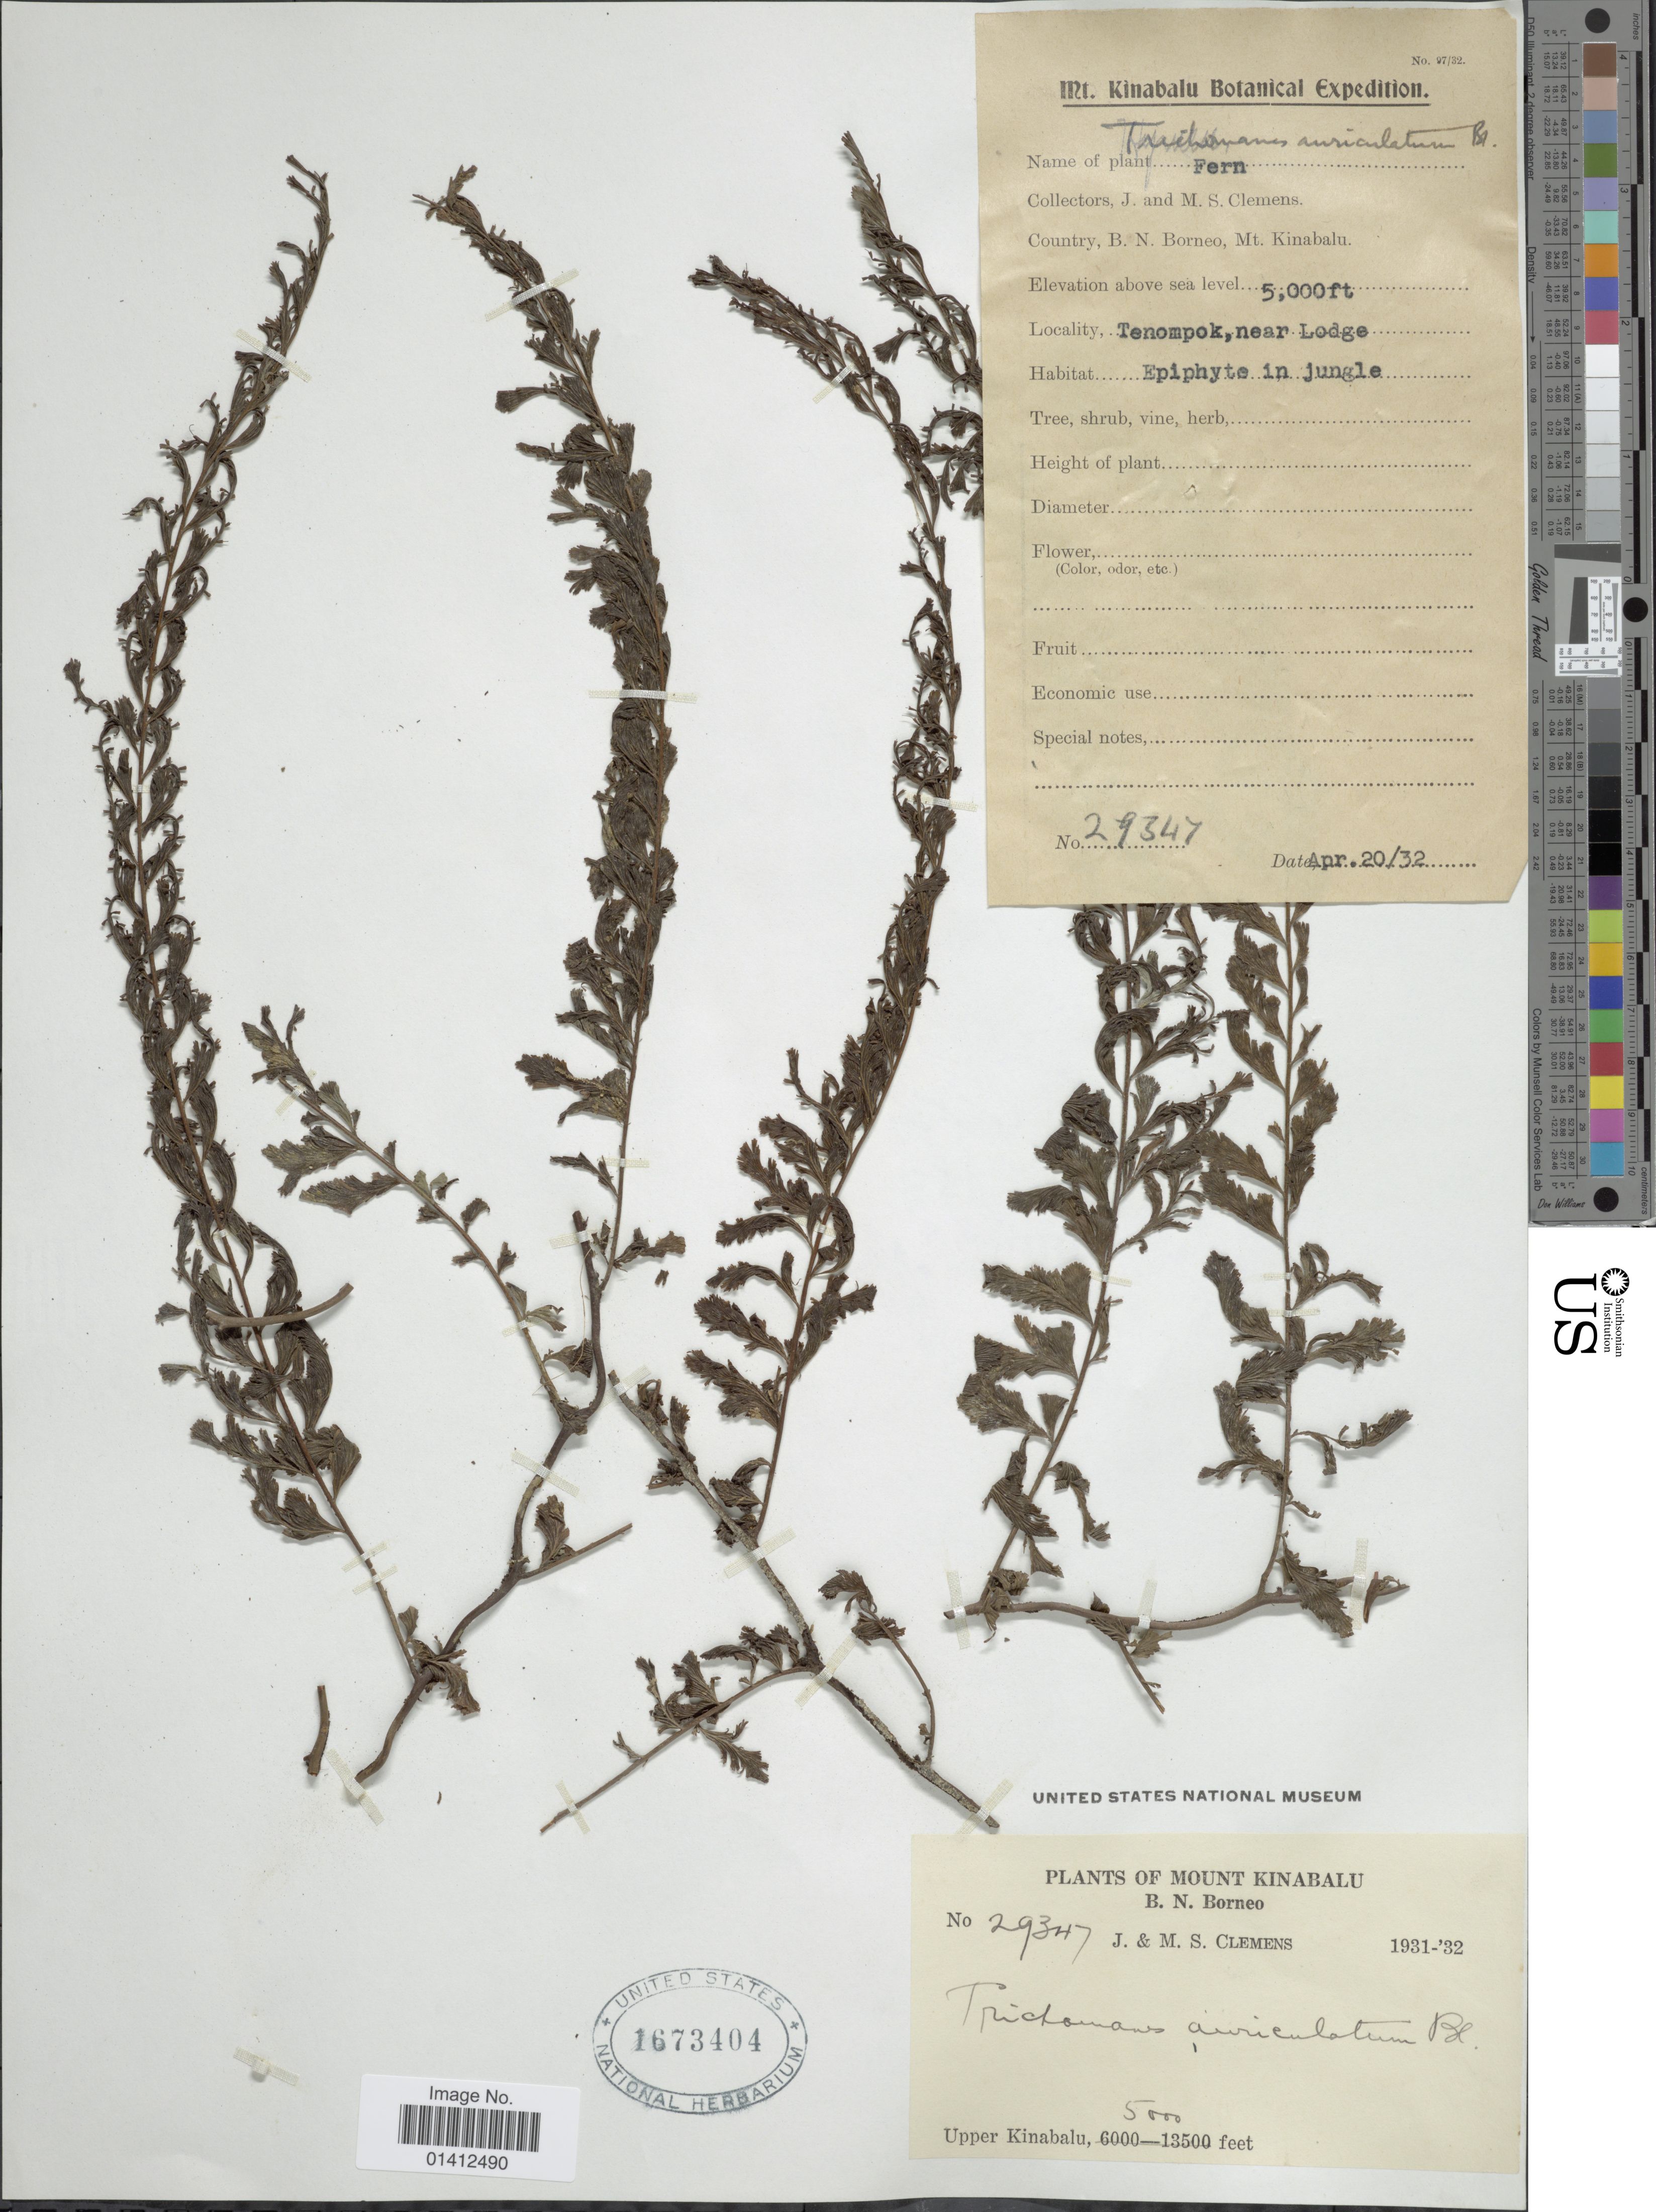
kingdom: Plantae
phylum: Tracheophyta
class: Polypodiopsida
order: Hymenophyllales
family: Hymenophyllaceae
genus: Vandenboschia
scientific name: Vandenboschia auriculata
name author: (Blume) Copel.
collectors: J. Clemens & M. S. Clemens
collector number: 29347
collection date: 1931/1932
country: Malaysia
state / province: Sabah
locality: Mount Kinabala, B.N.Borneo, Upper Kinabalu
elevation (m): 1524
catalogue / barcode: US 1673404